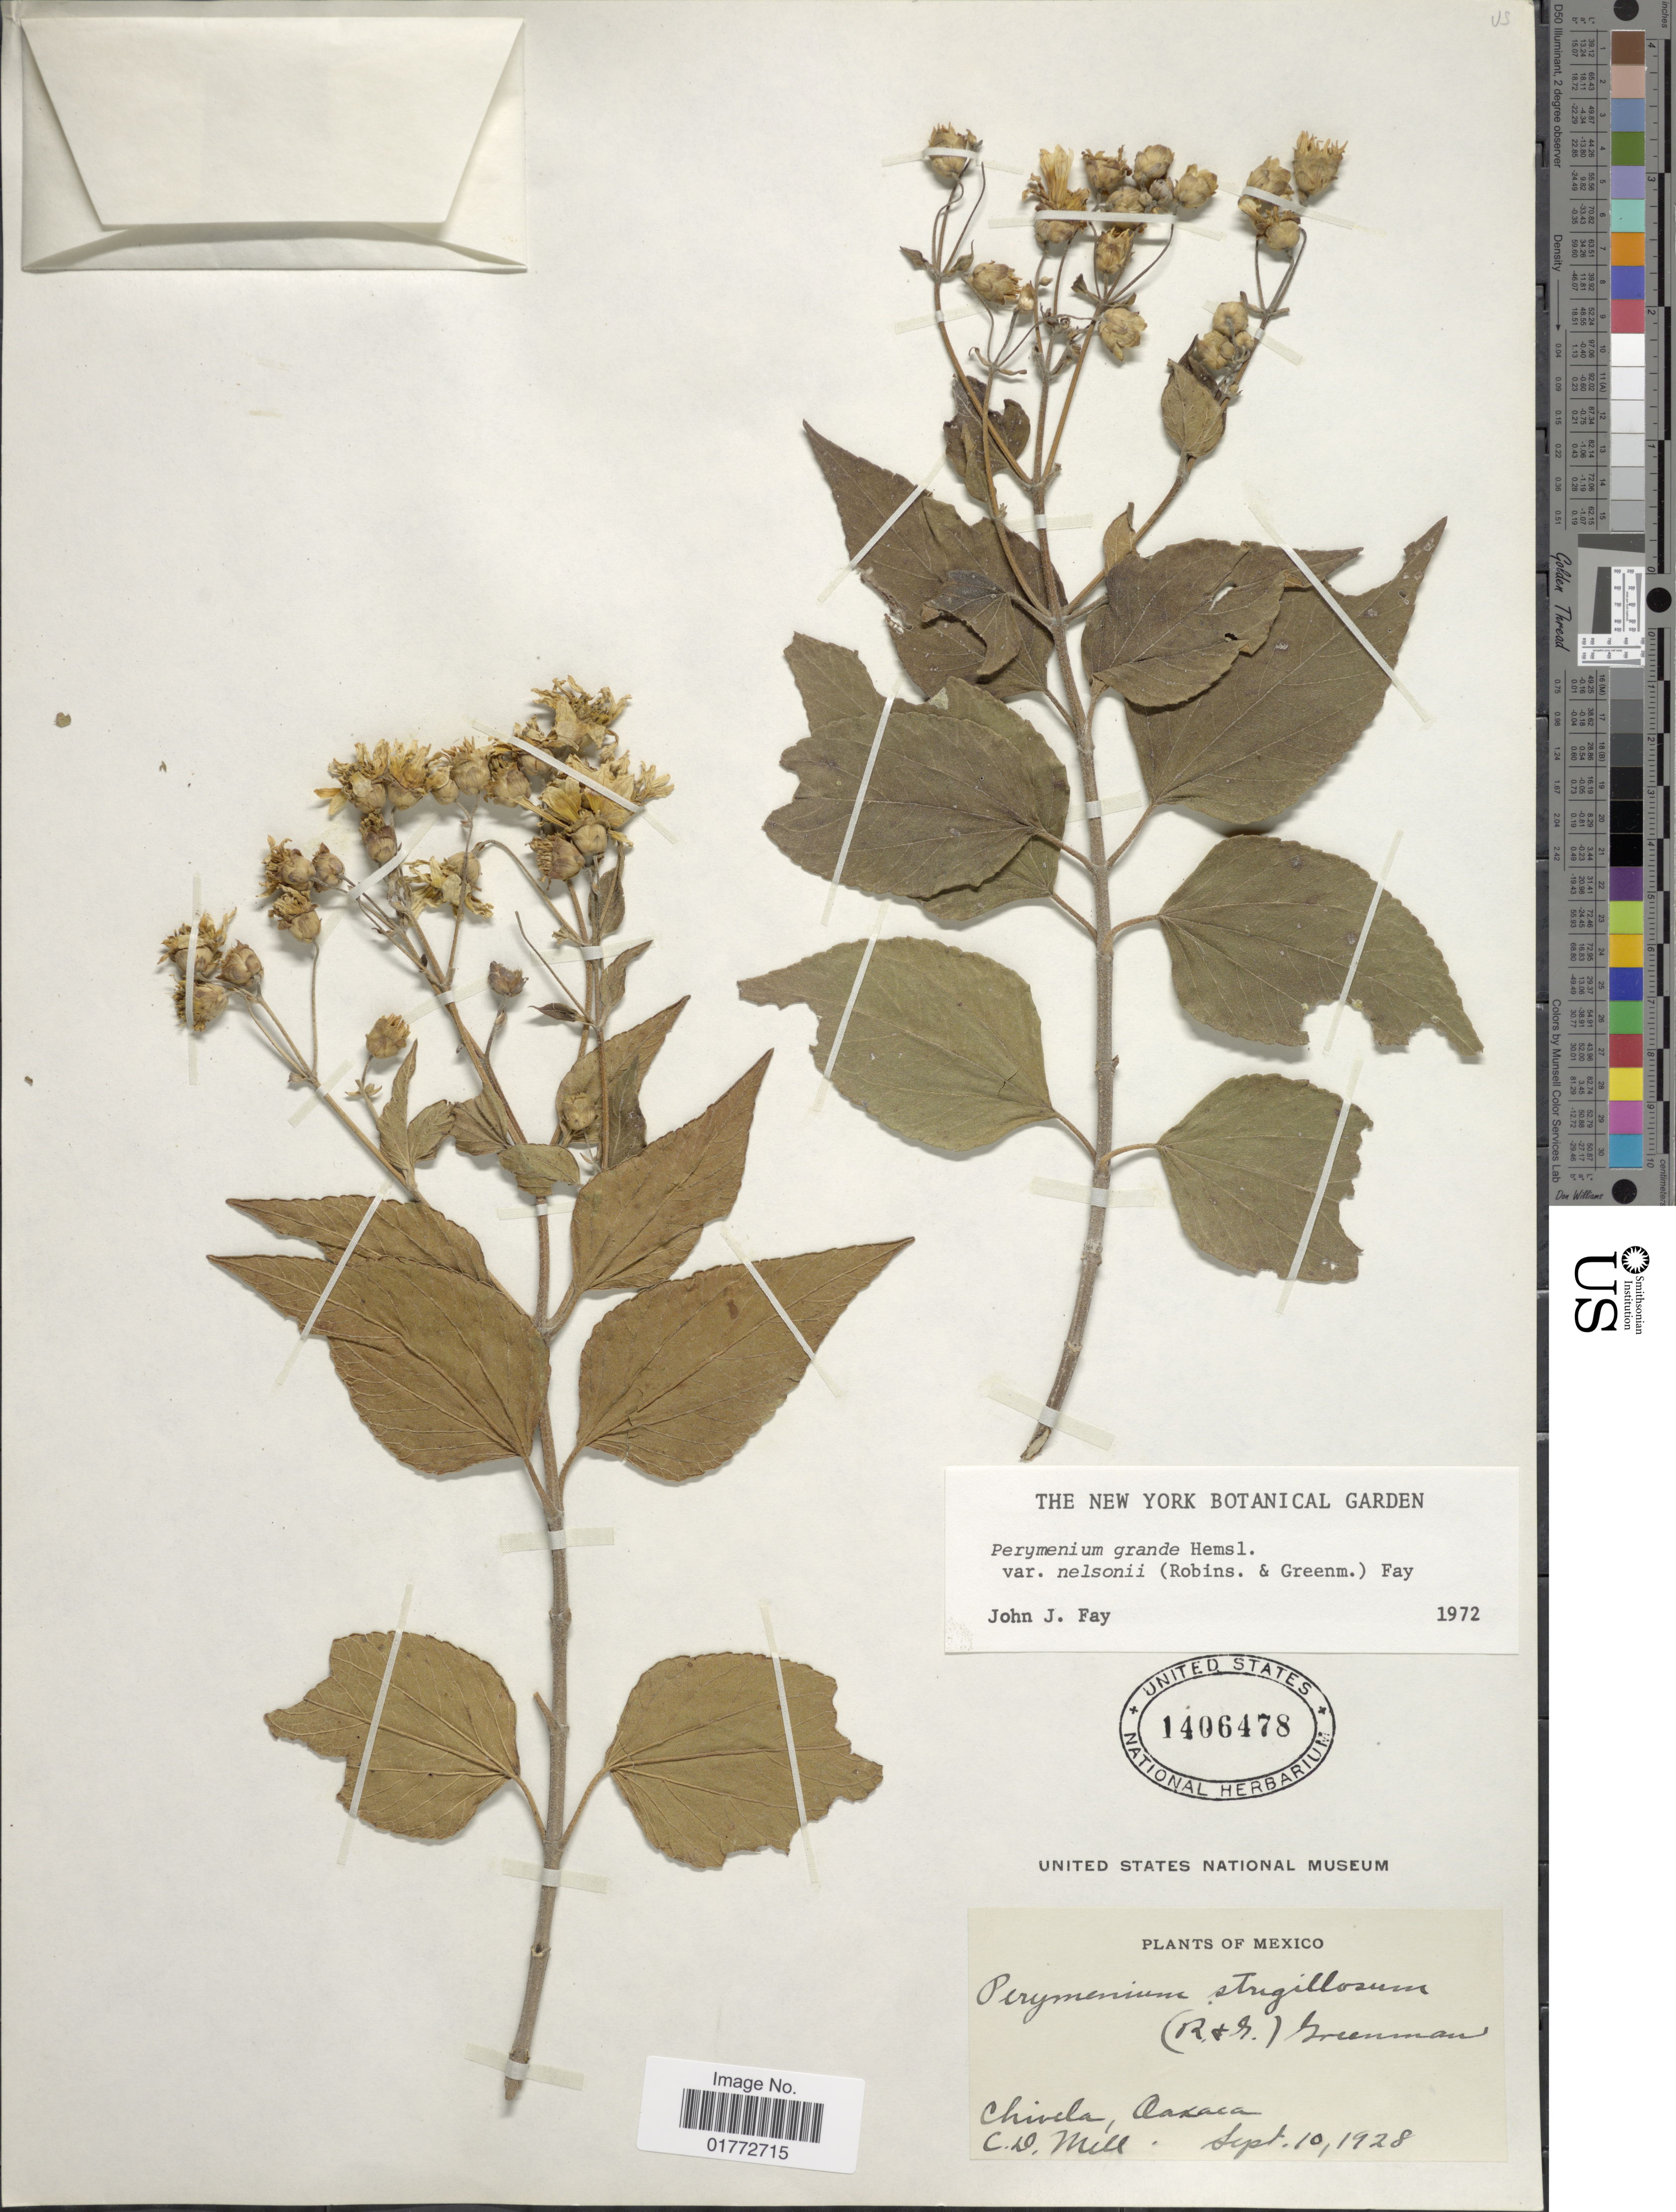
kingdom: Plantae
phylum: Tracheophyta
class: Magnoliopsida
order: Asterales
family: Asteraceae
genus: Perymenium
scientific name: Perymenium grande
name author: Hemsl.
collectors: C. D. Mill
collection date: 1928-09-10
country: Mexico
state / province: Oaxaca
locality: Chivela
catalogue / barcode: US 1406478